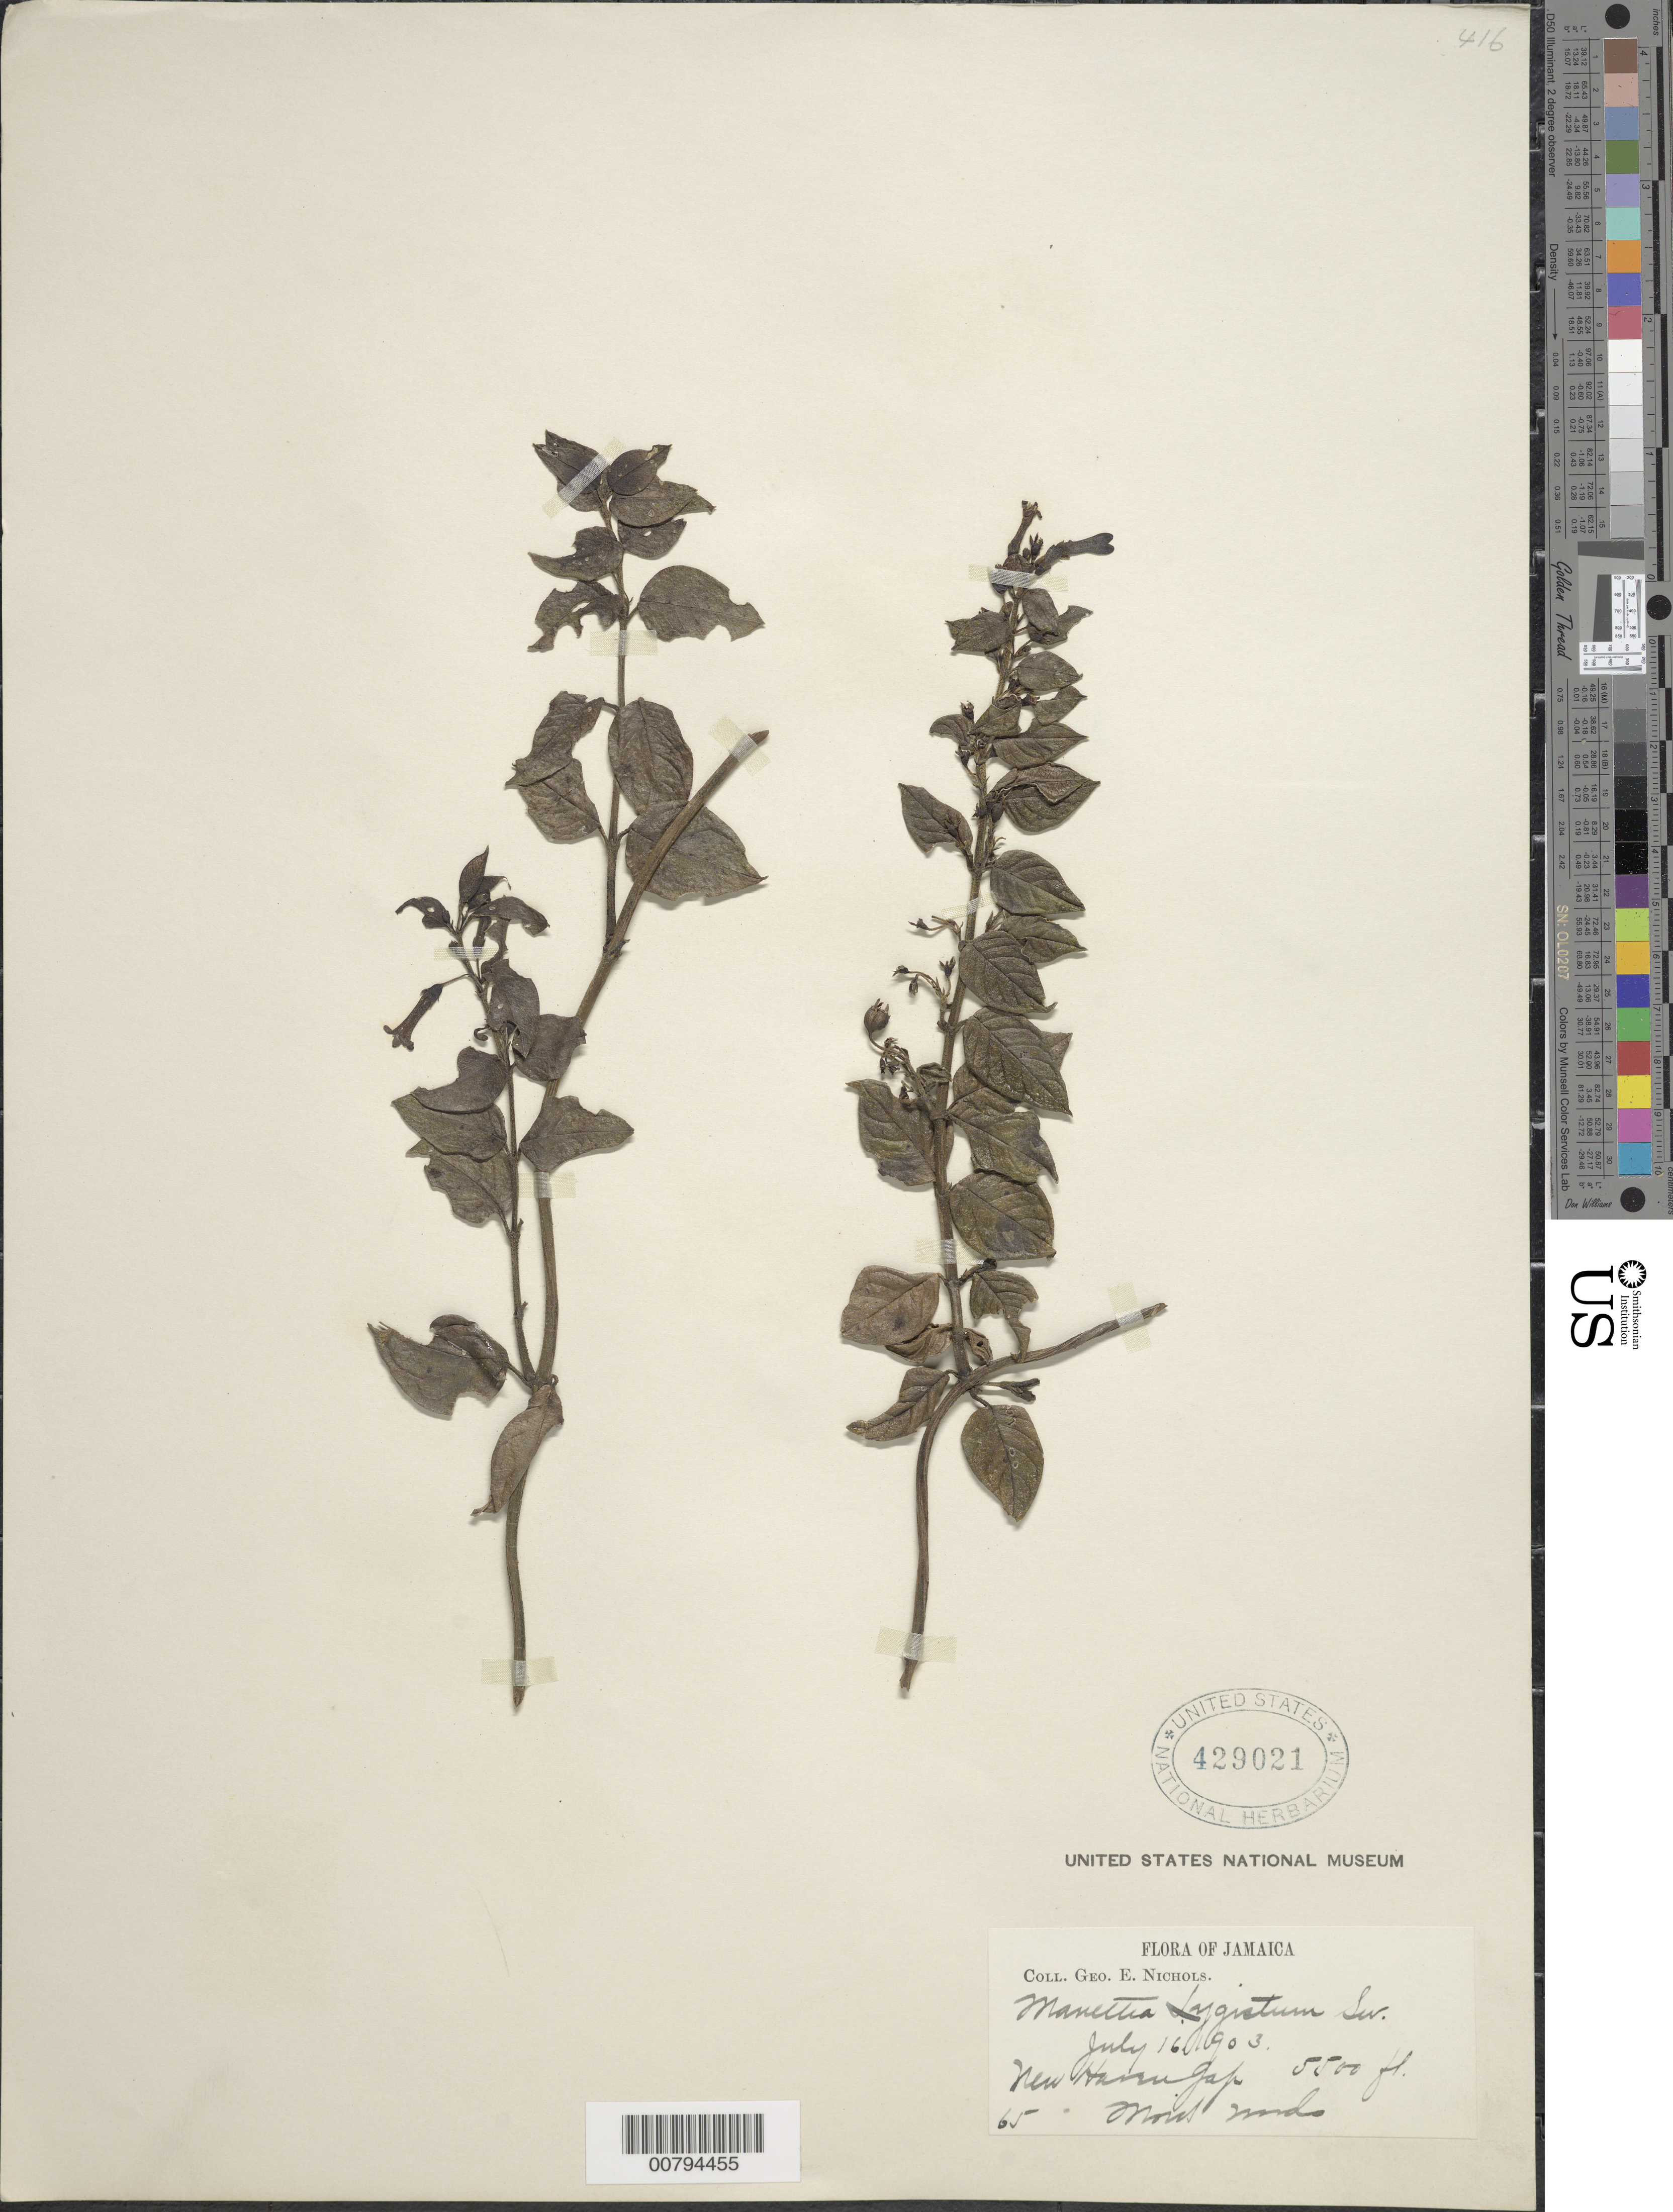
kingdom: Plantae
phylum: Tracheophyta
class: Magnoliopsida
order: Gentianales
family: Rubiaceae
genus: Manettia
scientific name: Manettia lygistum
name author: (L.) Sw.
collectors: G. E. Nichols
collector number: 65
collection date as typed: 16 Jul 1903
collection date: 1903-07-16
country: Jamaica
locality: New Hanu (sp?) Gap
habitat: Moist woods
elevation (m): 1676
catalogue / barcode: US 429021